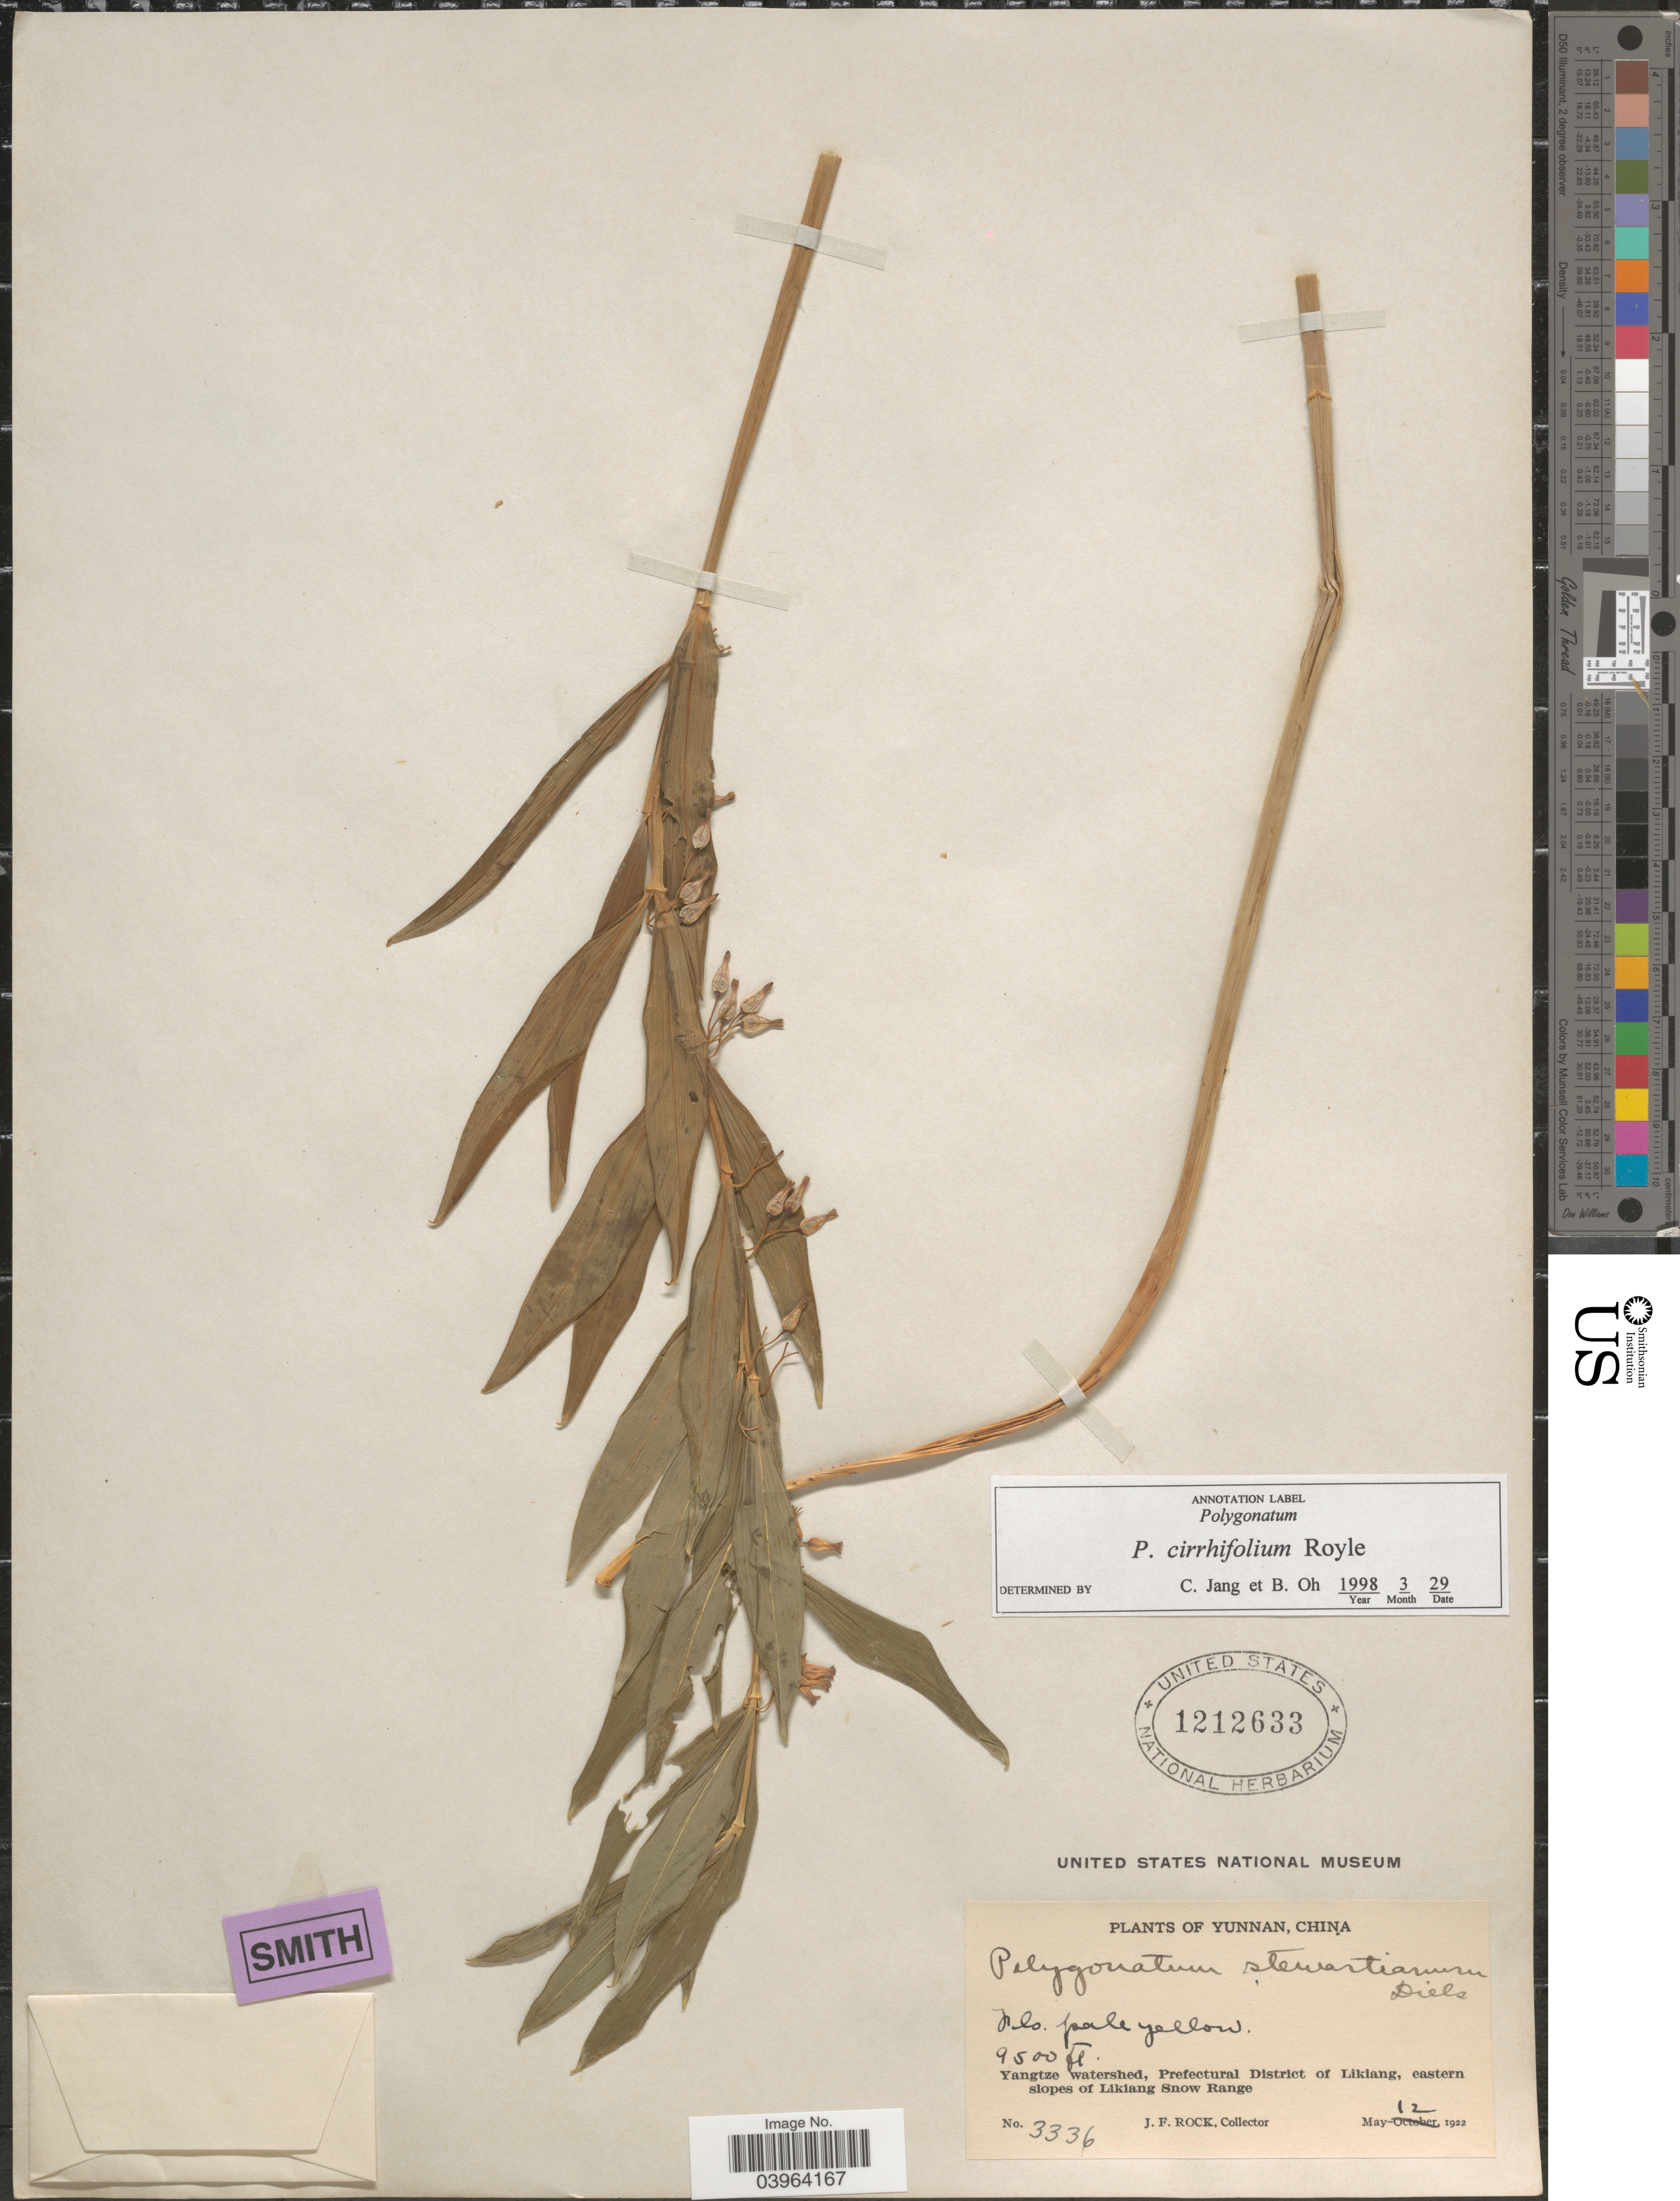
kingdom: Plantae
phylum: Tracheophyta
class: Liliopsida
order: Asparagales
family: Asparagaceae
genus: Polygonatum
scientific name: Polygonatum cirrhifolium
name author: (Wall.) Royle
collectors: J. Rock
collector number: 3336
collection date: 1922-05-12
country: China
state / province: Yunnan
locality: Yangtze watershed, Prefectural District of Likiang, eastern slopes of Likiang Snow Range.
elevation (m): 2896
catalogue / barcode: US 1212633